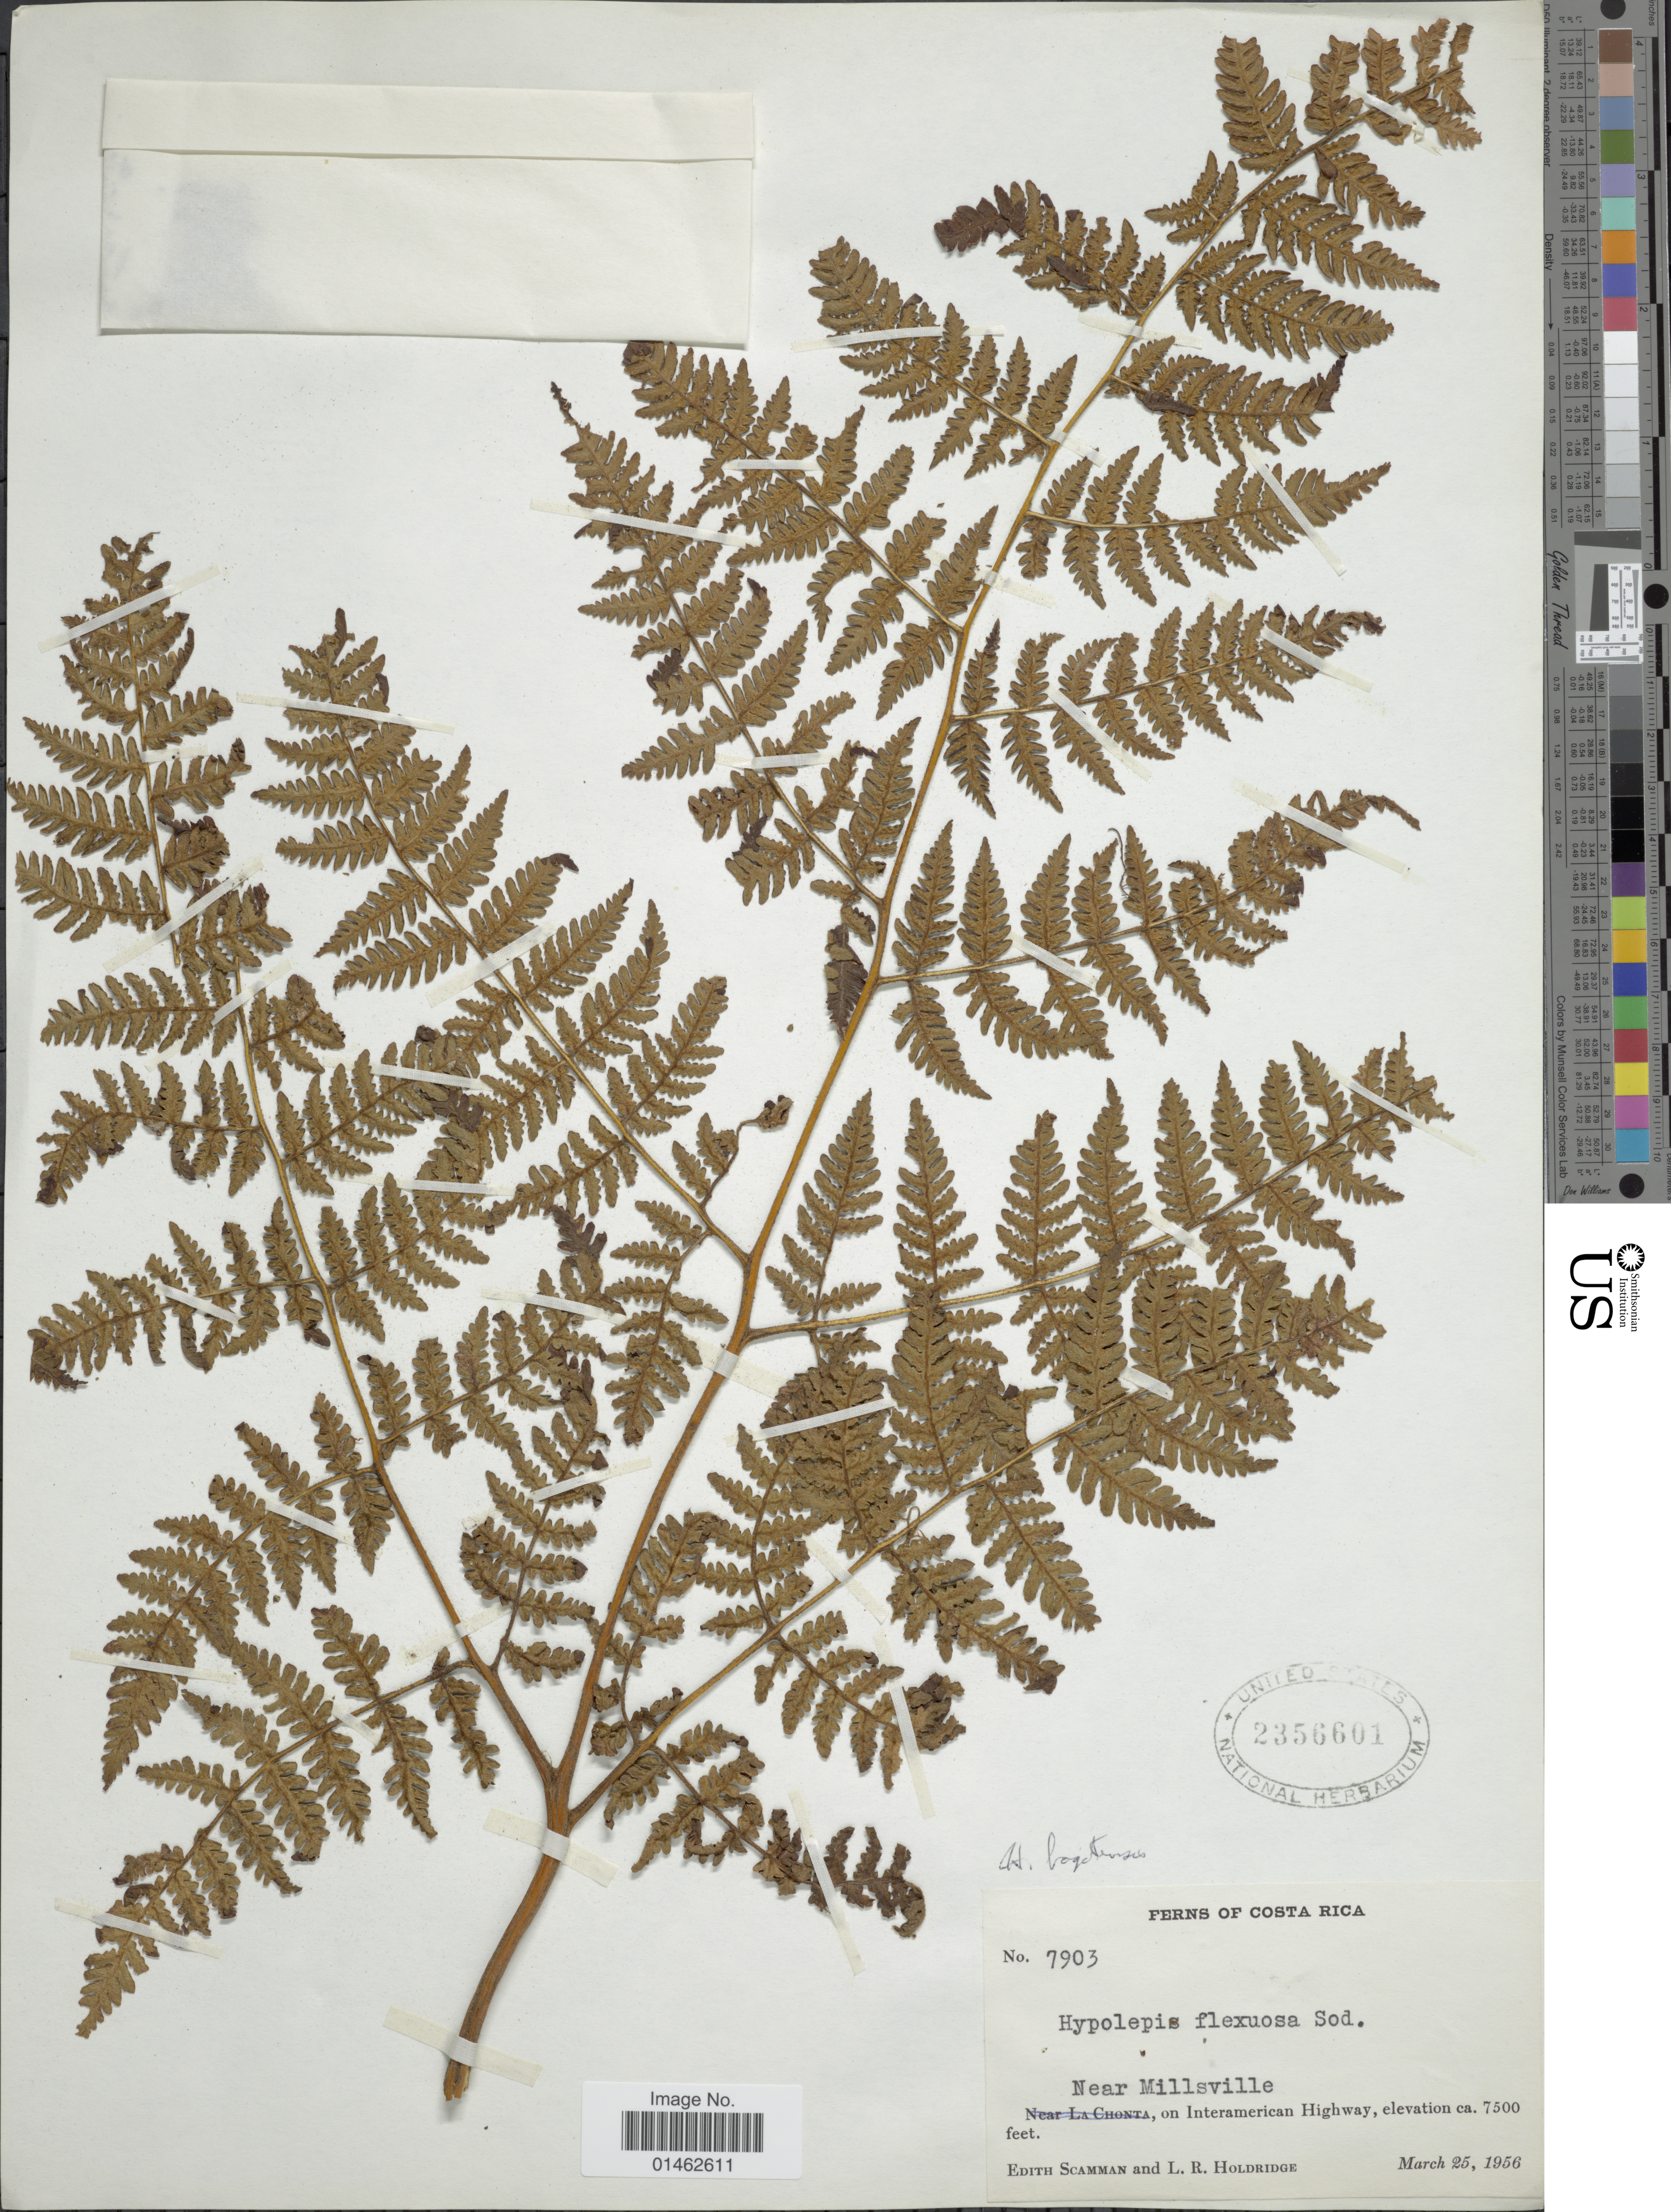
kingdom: Plantae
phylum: Tracheophyta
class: Polypodiopsida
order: Polypodiales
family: Dennstaedtiaceae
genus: Hypolepis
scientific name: Hypolepis bogotensis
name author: H. Karst.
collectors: E. Scamman & L. Holdridge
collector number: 7903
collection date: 1956-03-25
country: Costa Rica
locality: Near Millsville, on Interamerican Highway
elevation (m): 2286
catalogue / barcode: US 2356601